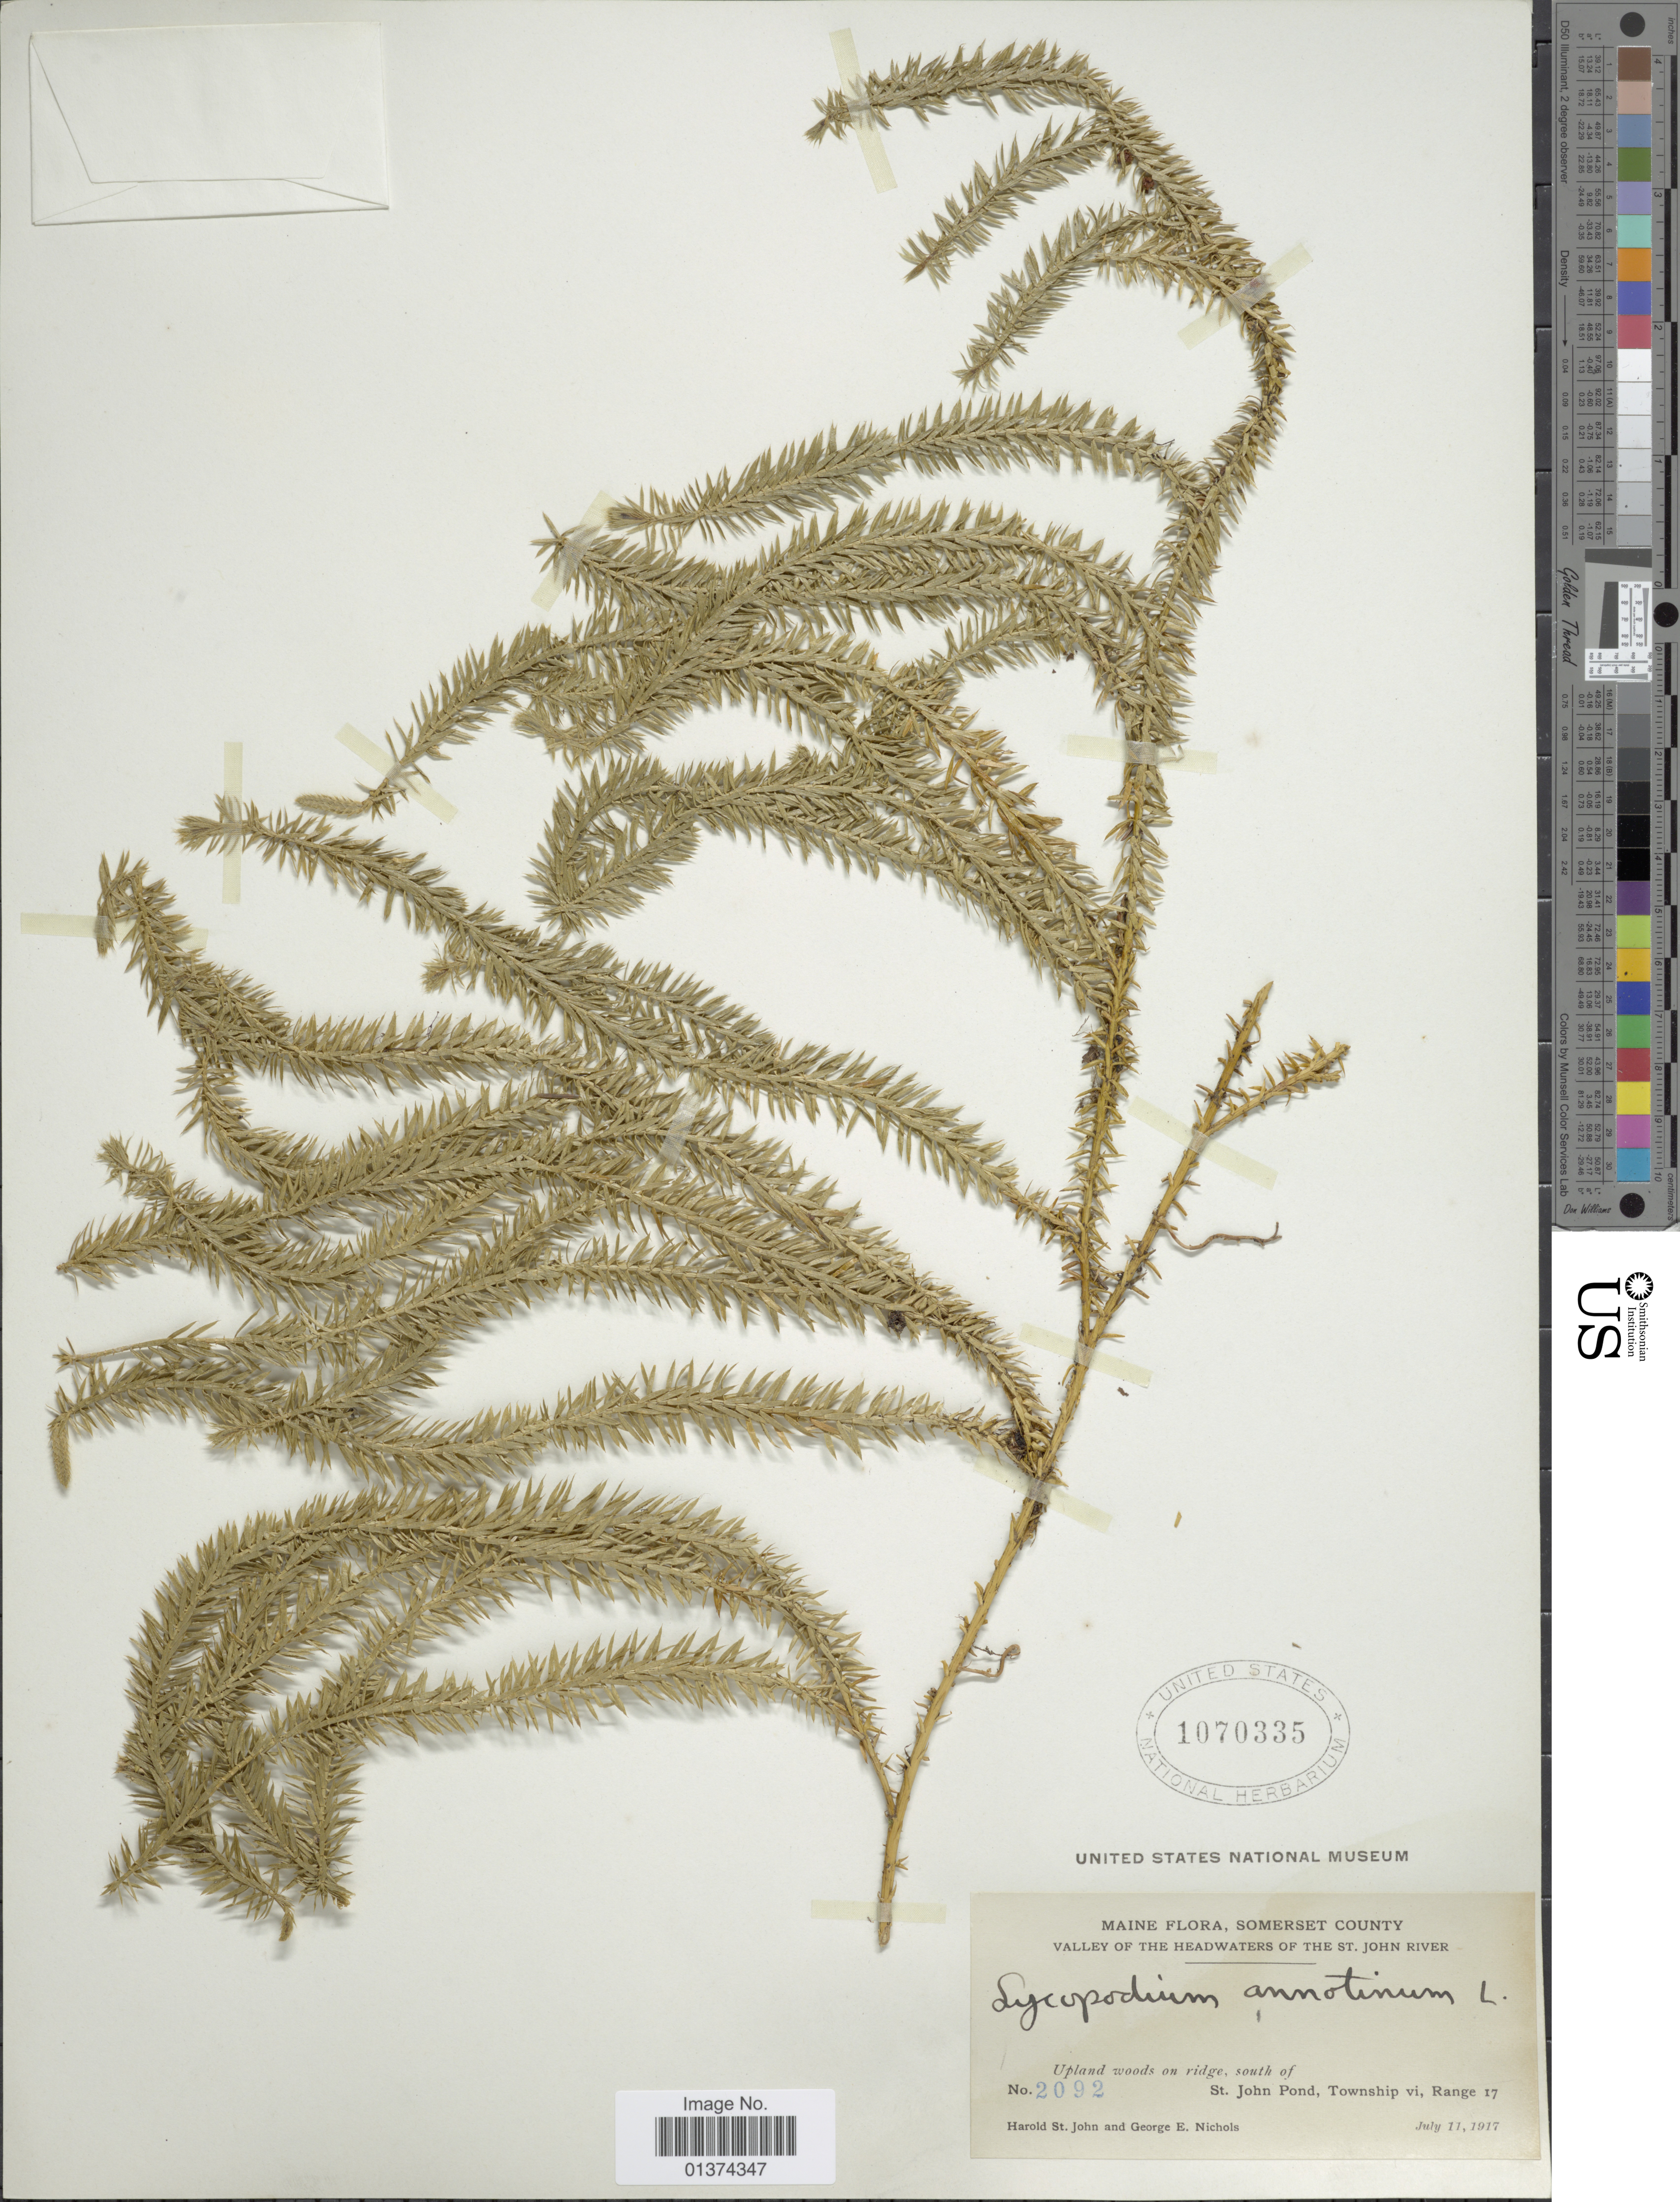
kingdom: Plantae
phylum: Tracheophyta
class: Lycopodiopsida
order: Lycopodiales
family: Lycopodiaceae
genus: Spinulum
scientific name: Spinulum annotinum subsp. annotinum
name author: (L.) A. Haines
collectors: H. St. John & G. E. Nichols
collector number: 2092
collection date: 1917-07-11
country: United States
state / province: Maine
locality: Somerset County, Valley of the Headwaters of the St John River, St John Pond, Township vi, Range 17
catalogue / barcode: US 1070335